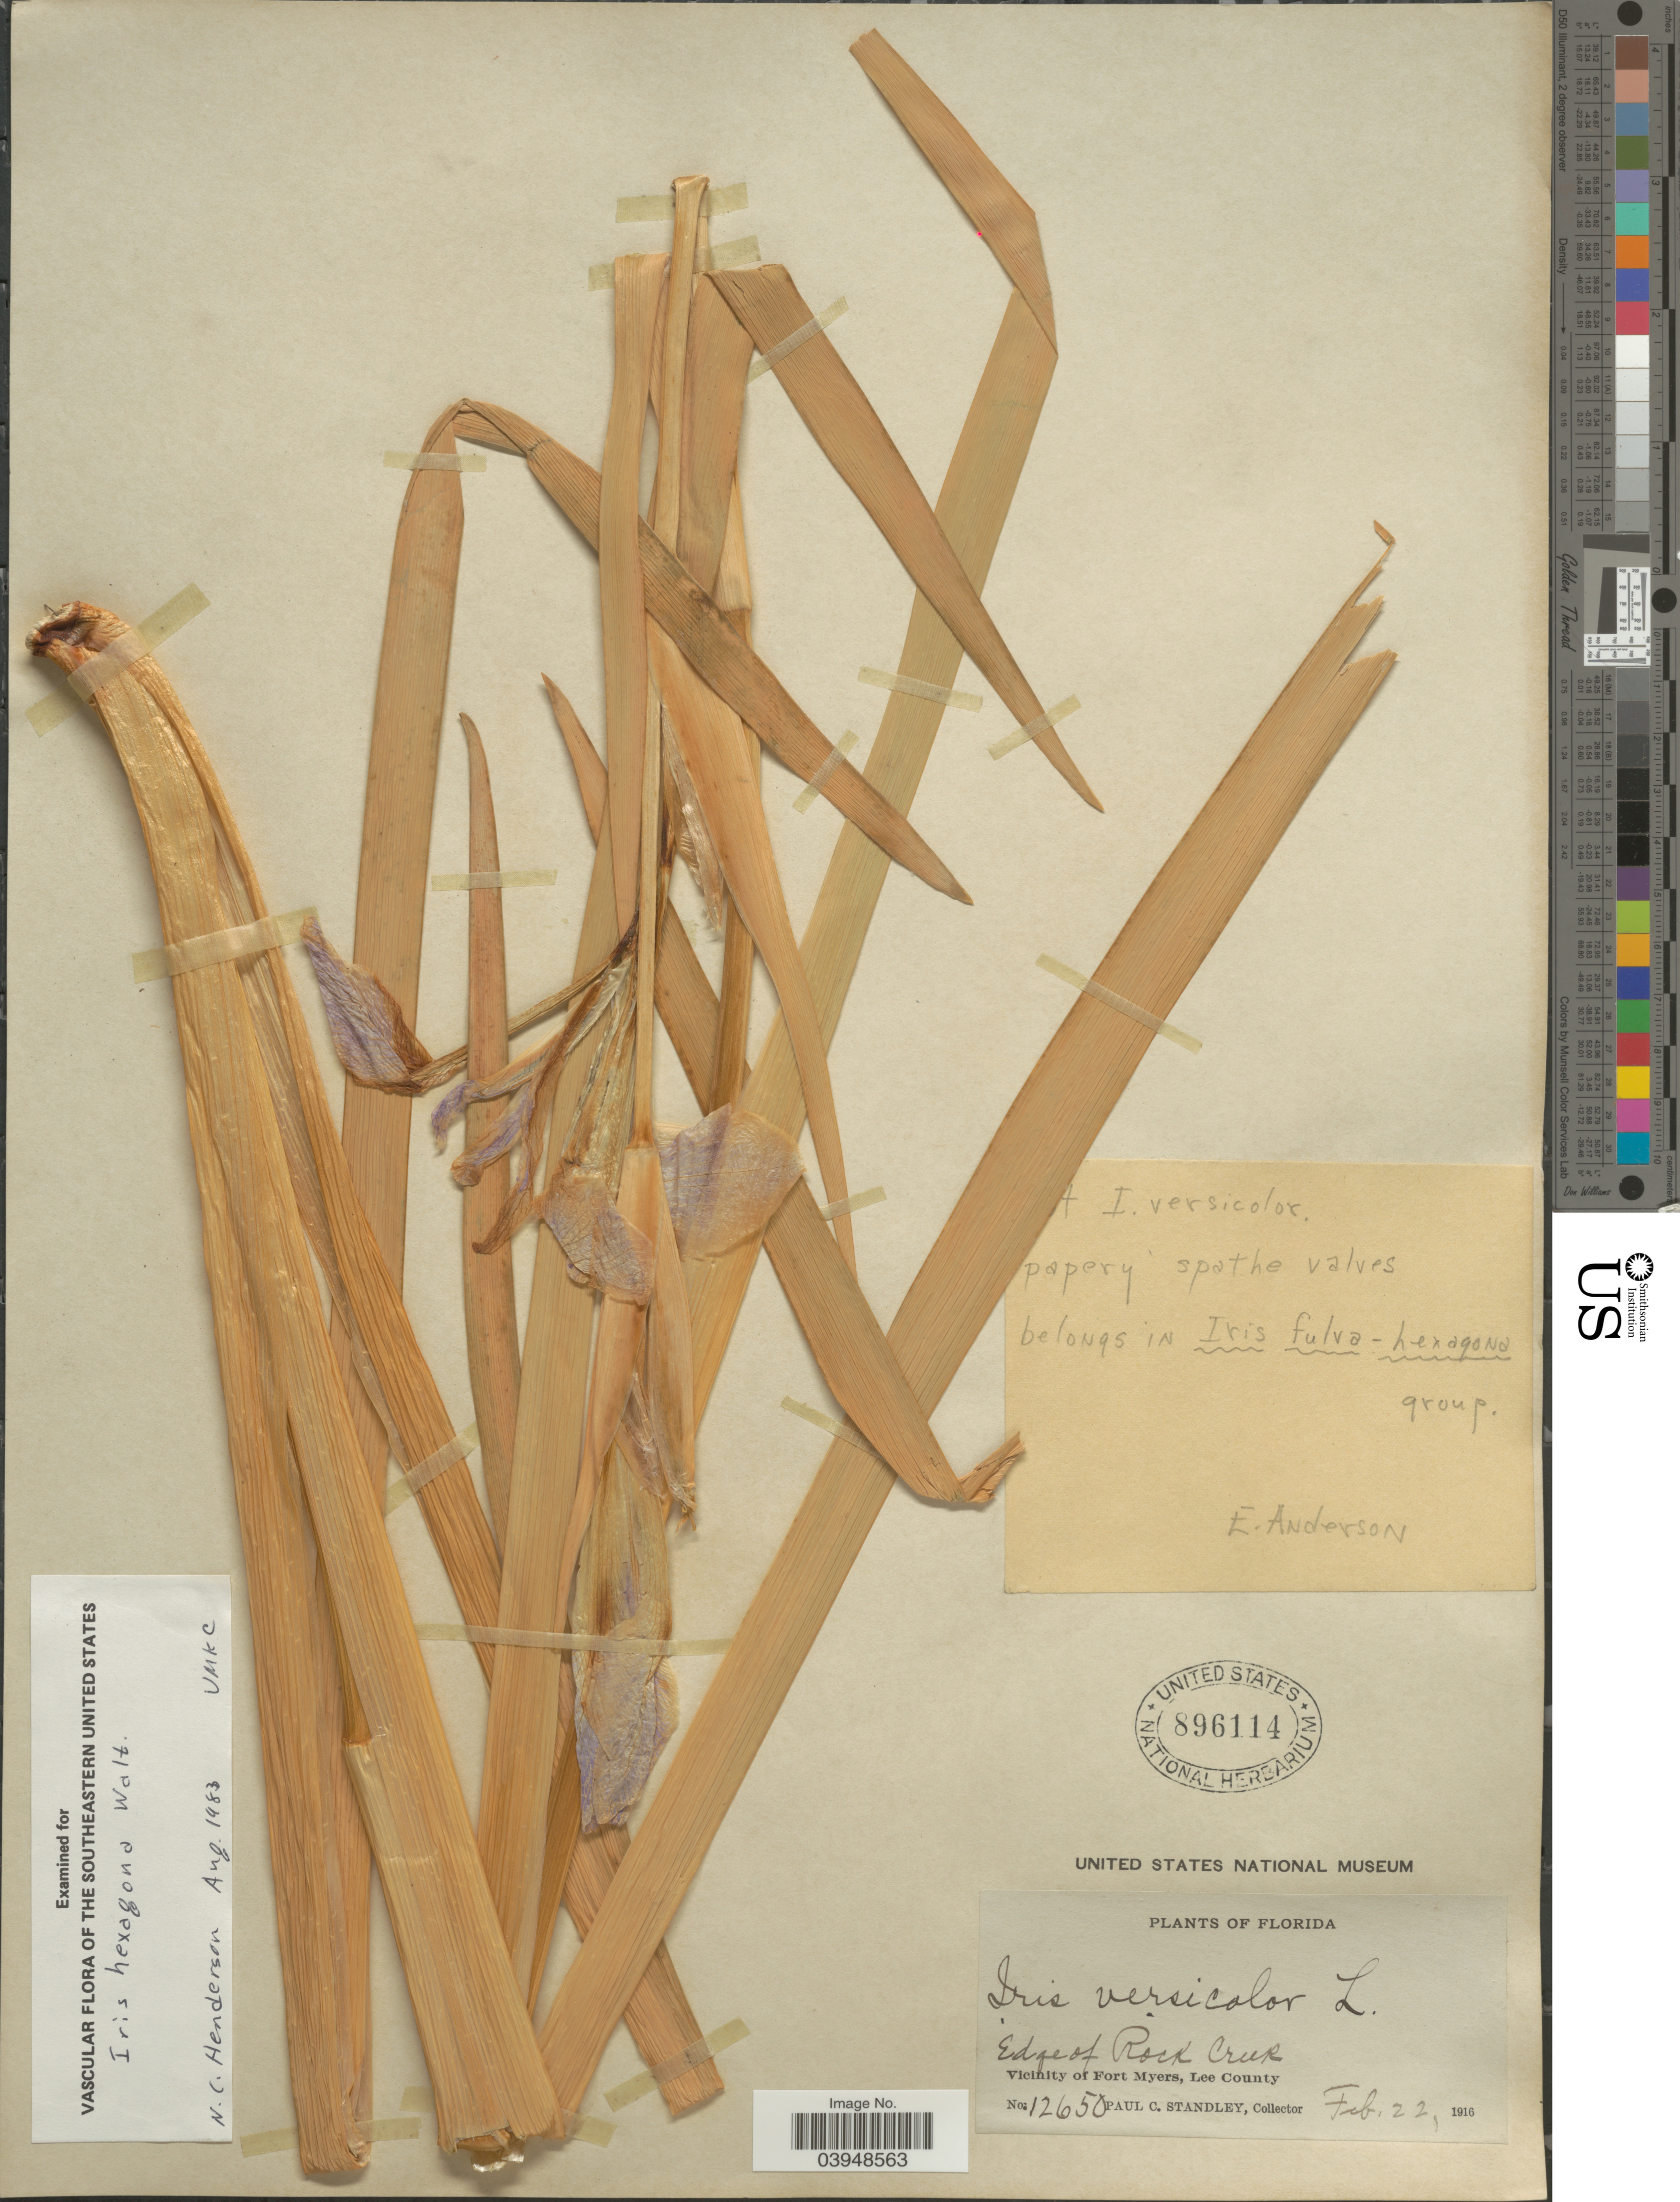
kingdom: Plantae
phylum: Tracheophyta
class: Liliopsida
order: Asparagales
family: Iridaceae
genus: Iris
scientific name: Iris hexagona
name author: Walter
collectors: P. C. Standley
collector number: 12650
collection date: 1916-02-22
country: United States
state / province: Florida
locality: Edge of Rock Creek. Vicinity of Fort Myers, Lee County.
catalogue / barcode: US 896114